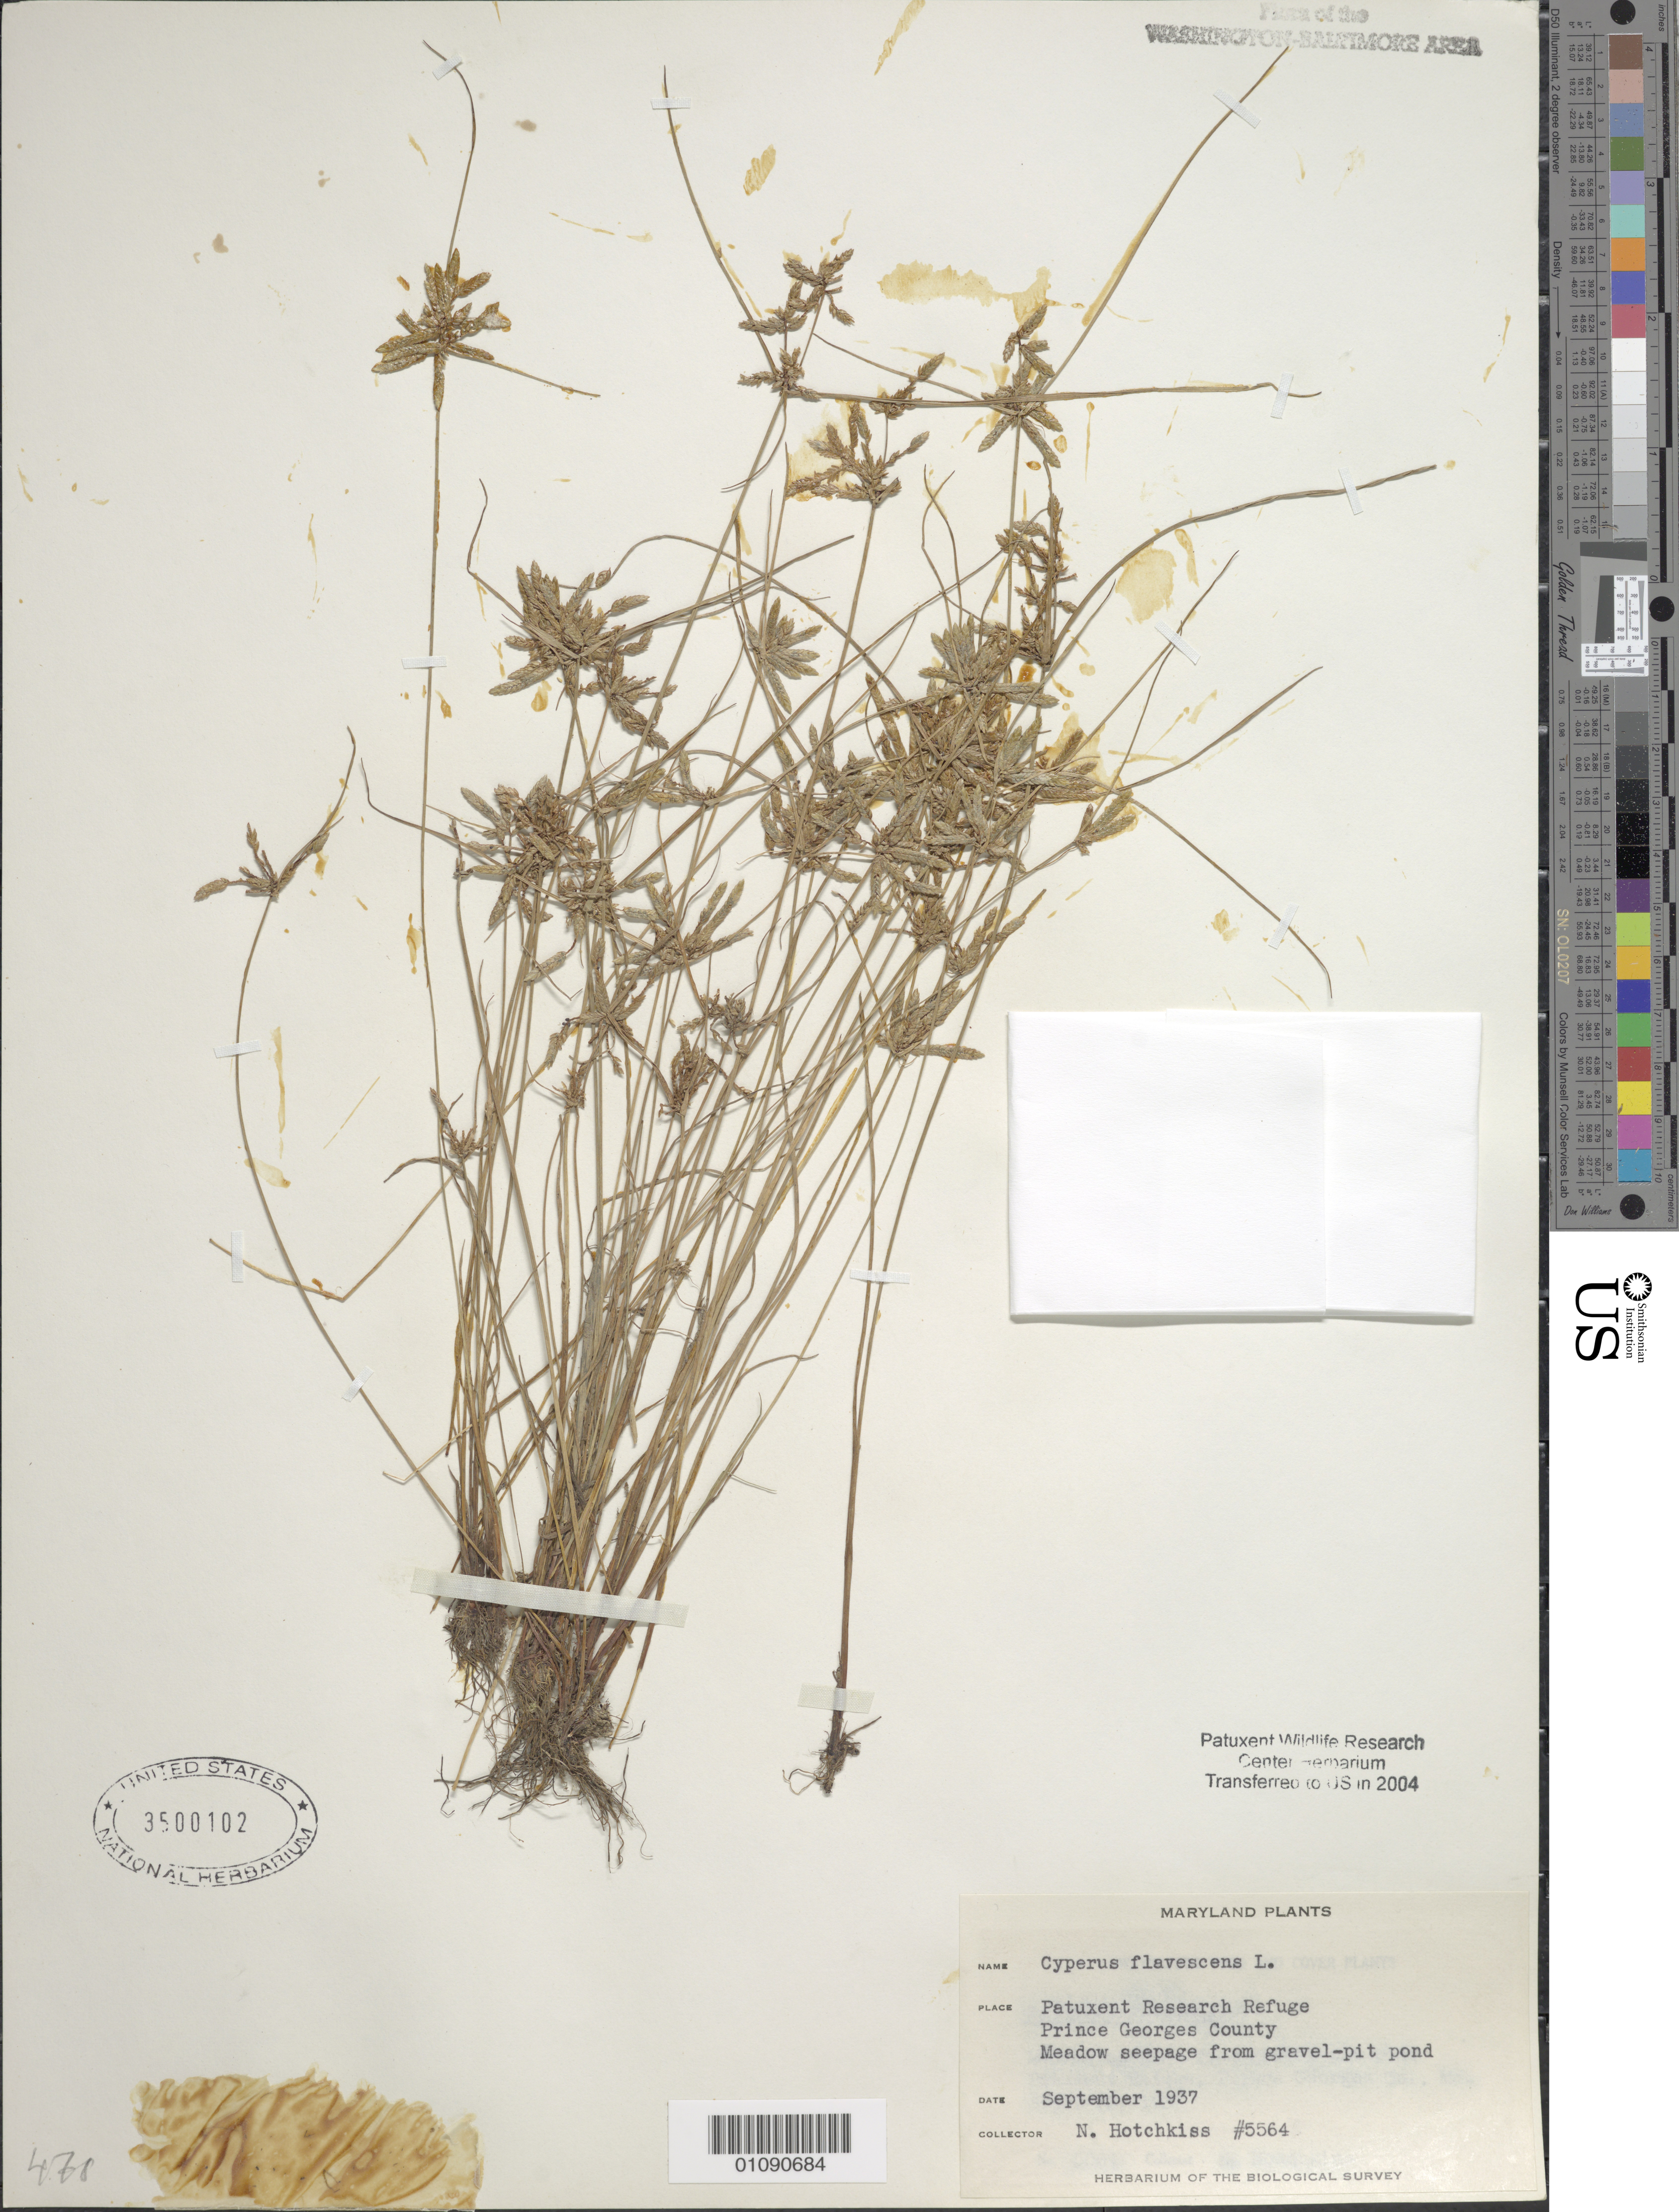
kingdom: Plantae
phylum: Tracheophyta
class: Liliopsida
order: Poales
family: Cyperaceae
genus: Cyperus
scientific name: Cyperus flavescens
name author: L.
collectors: N. Hotchkiss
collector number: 5564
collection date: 1937-09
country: United States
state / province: Maryland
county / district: Prince George's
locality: Patuxent Wildlife Refuge.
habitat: Meadow seepage from gravel-pit pond.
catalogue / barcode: US 3500102